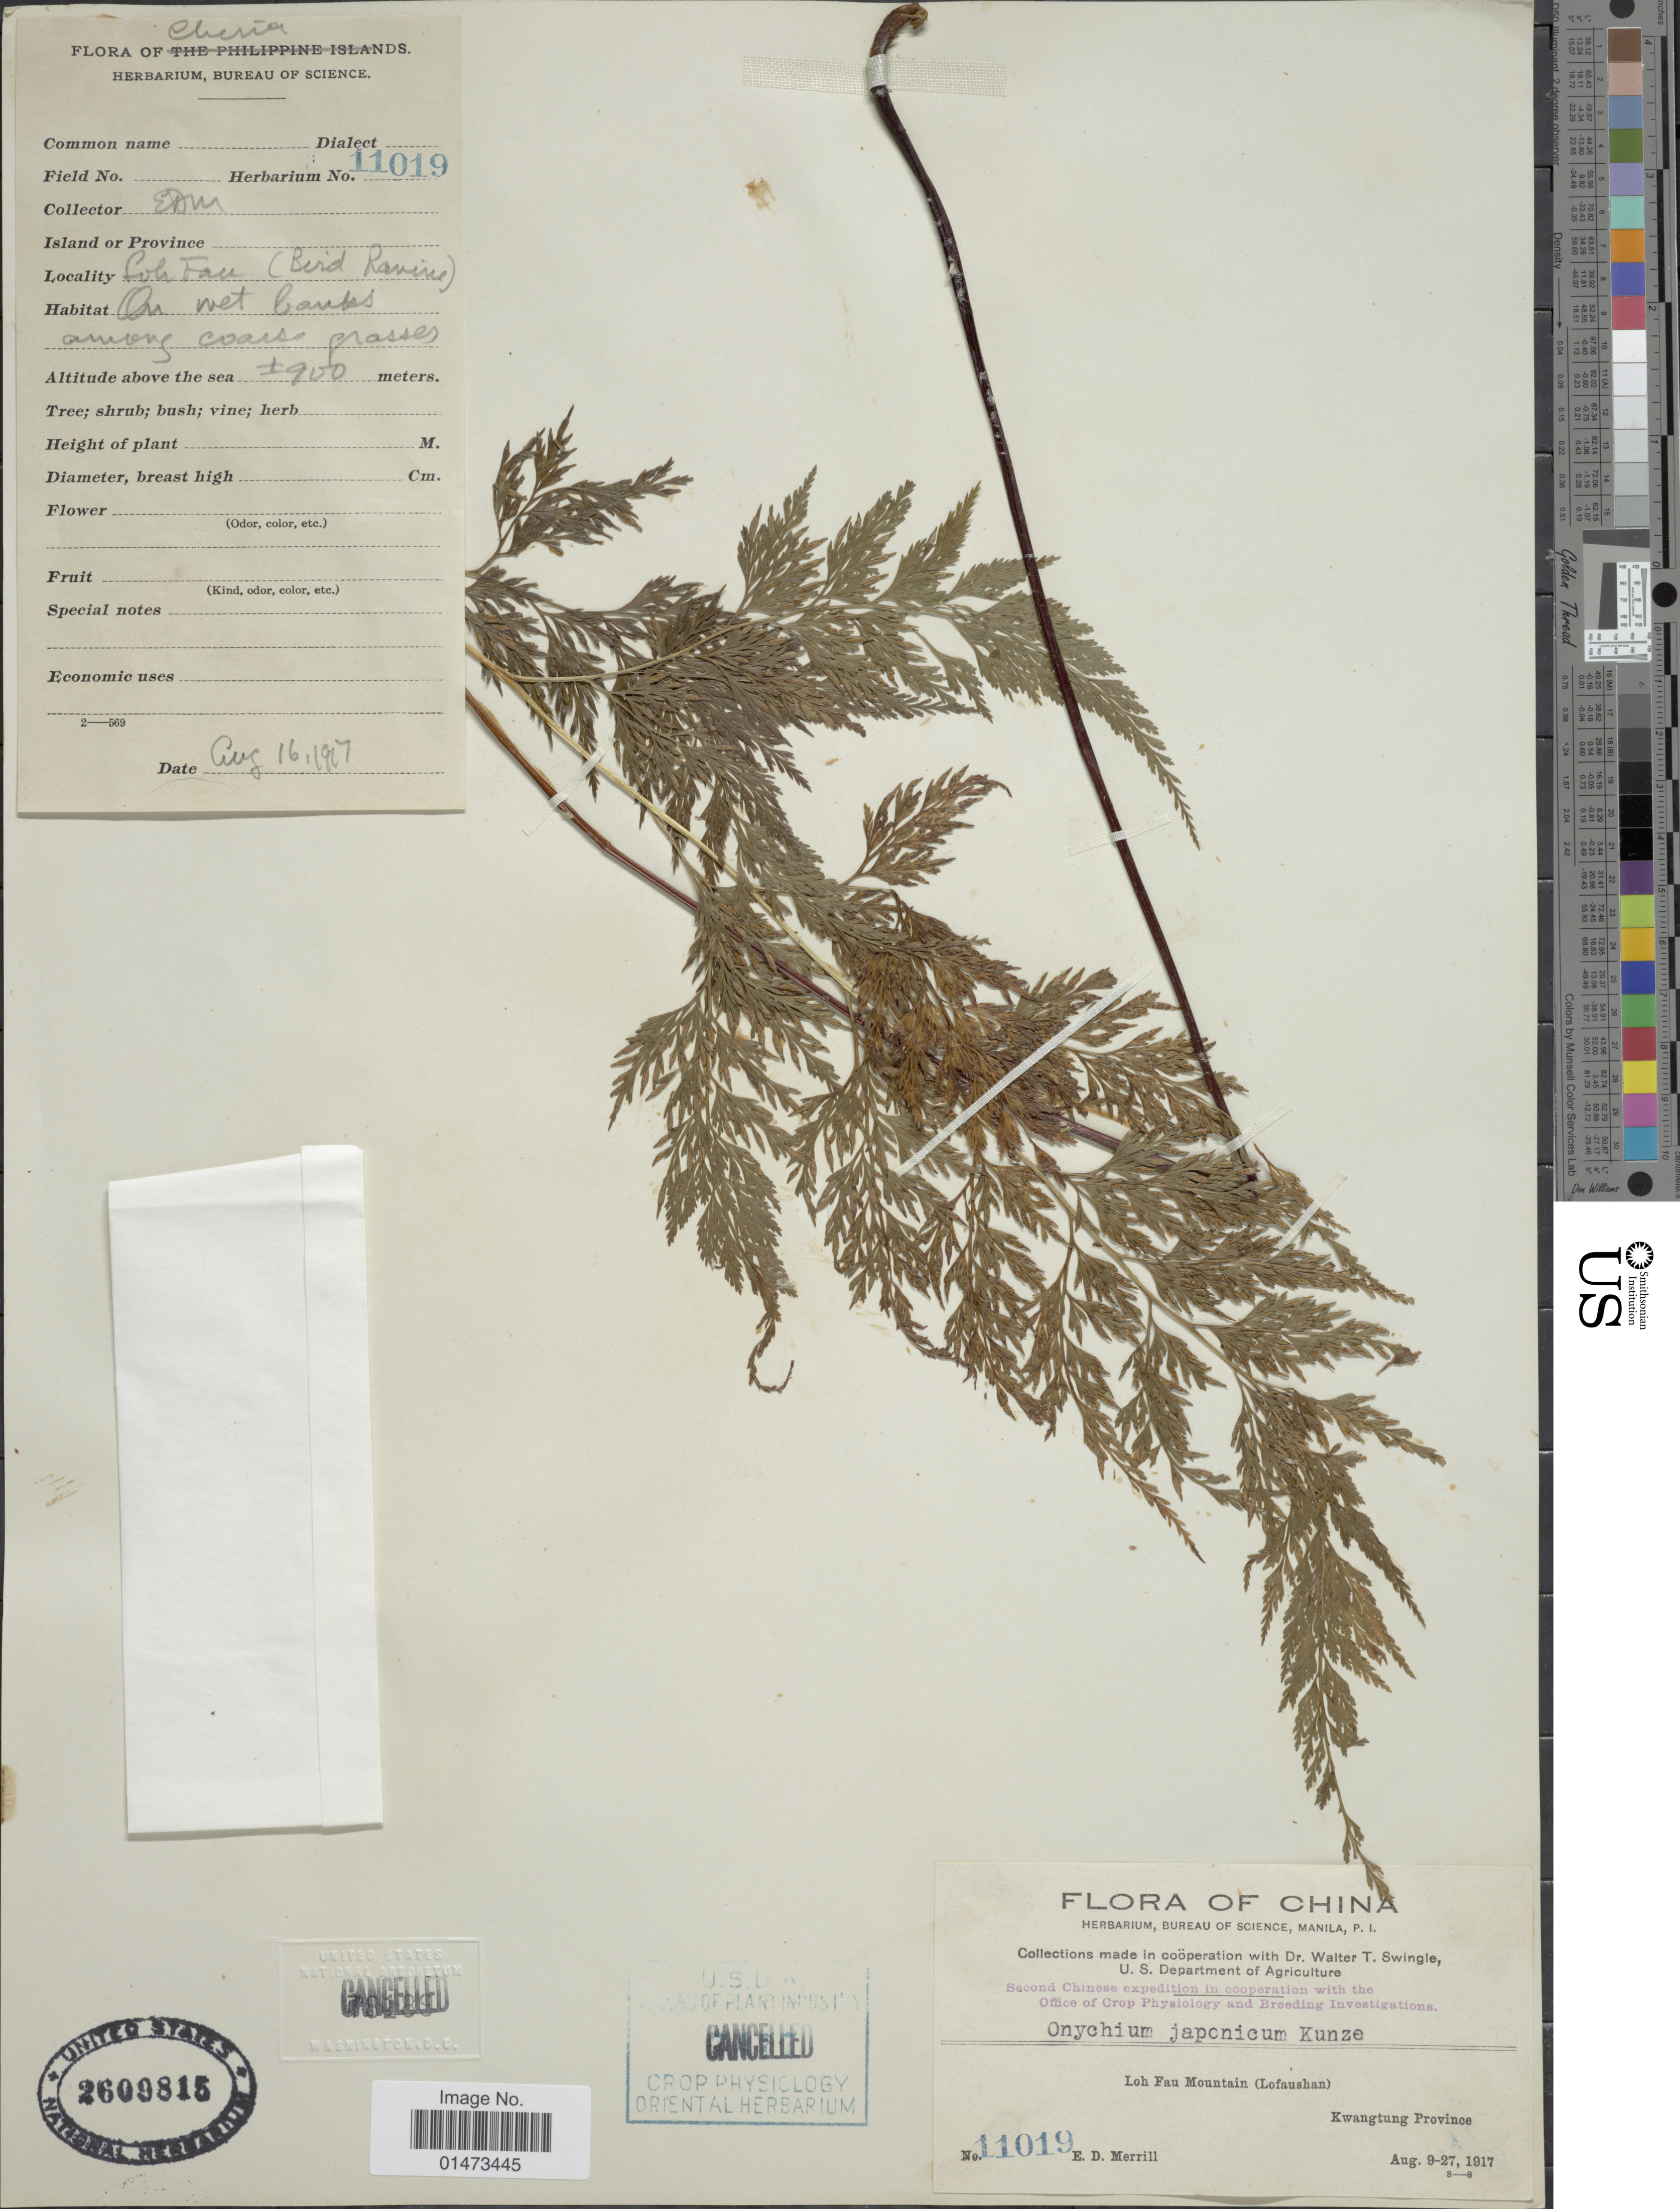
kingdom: Plantae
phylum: Tracheophyta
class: Polypodiopsida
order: Polypodiales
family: Pteridaceae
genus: Onychium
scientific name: Onychium japonicum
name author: (Thunb.) Kunze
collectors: E. Merrill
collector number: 11019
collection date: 1917-08-16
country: China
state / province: Guangdong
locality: Kwangtung Province. Loh Fau Mountain (Bird Ravine), (Lofaushan).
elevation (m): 900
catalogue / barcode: US 2609815